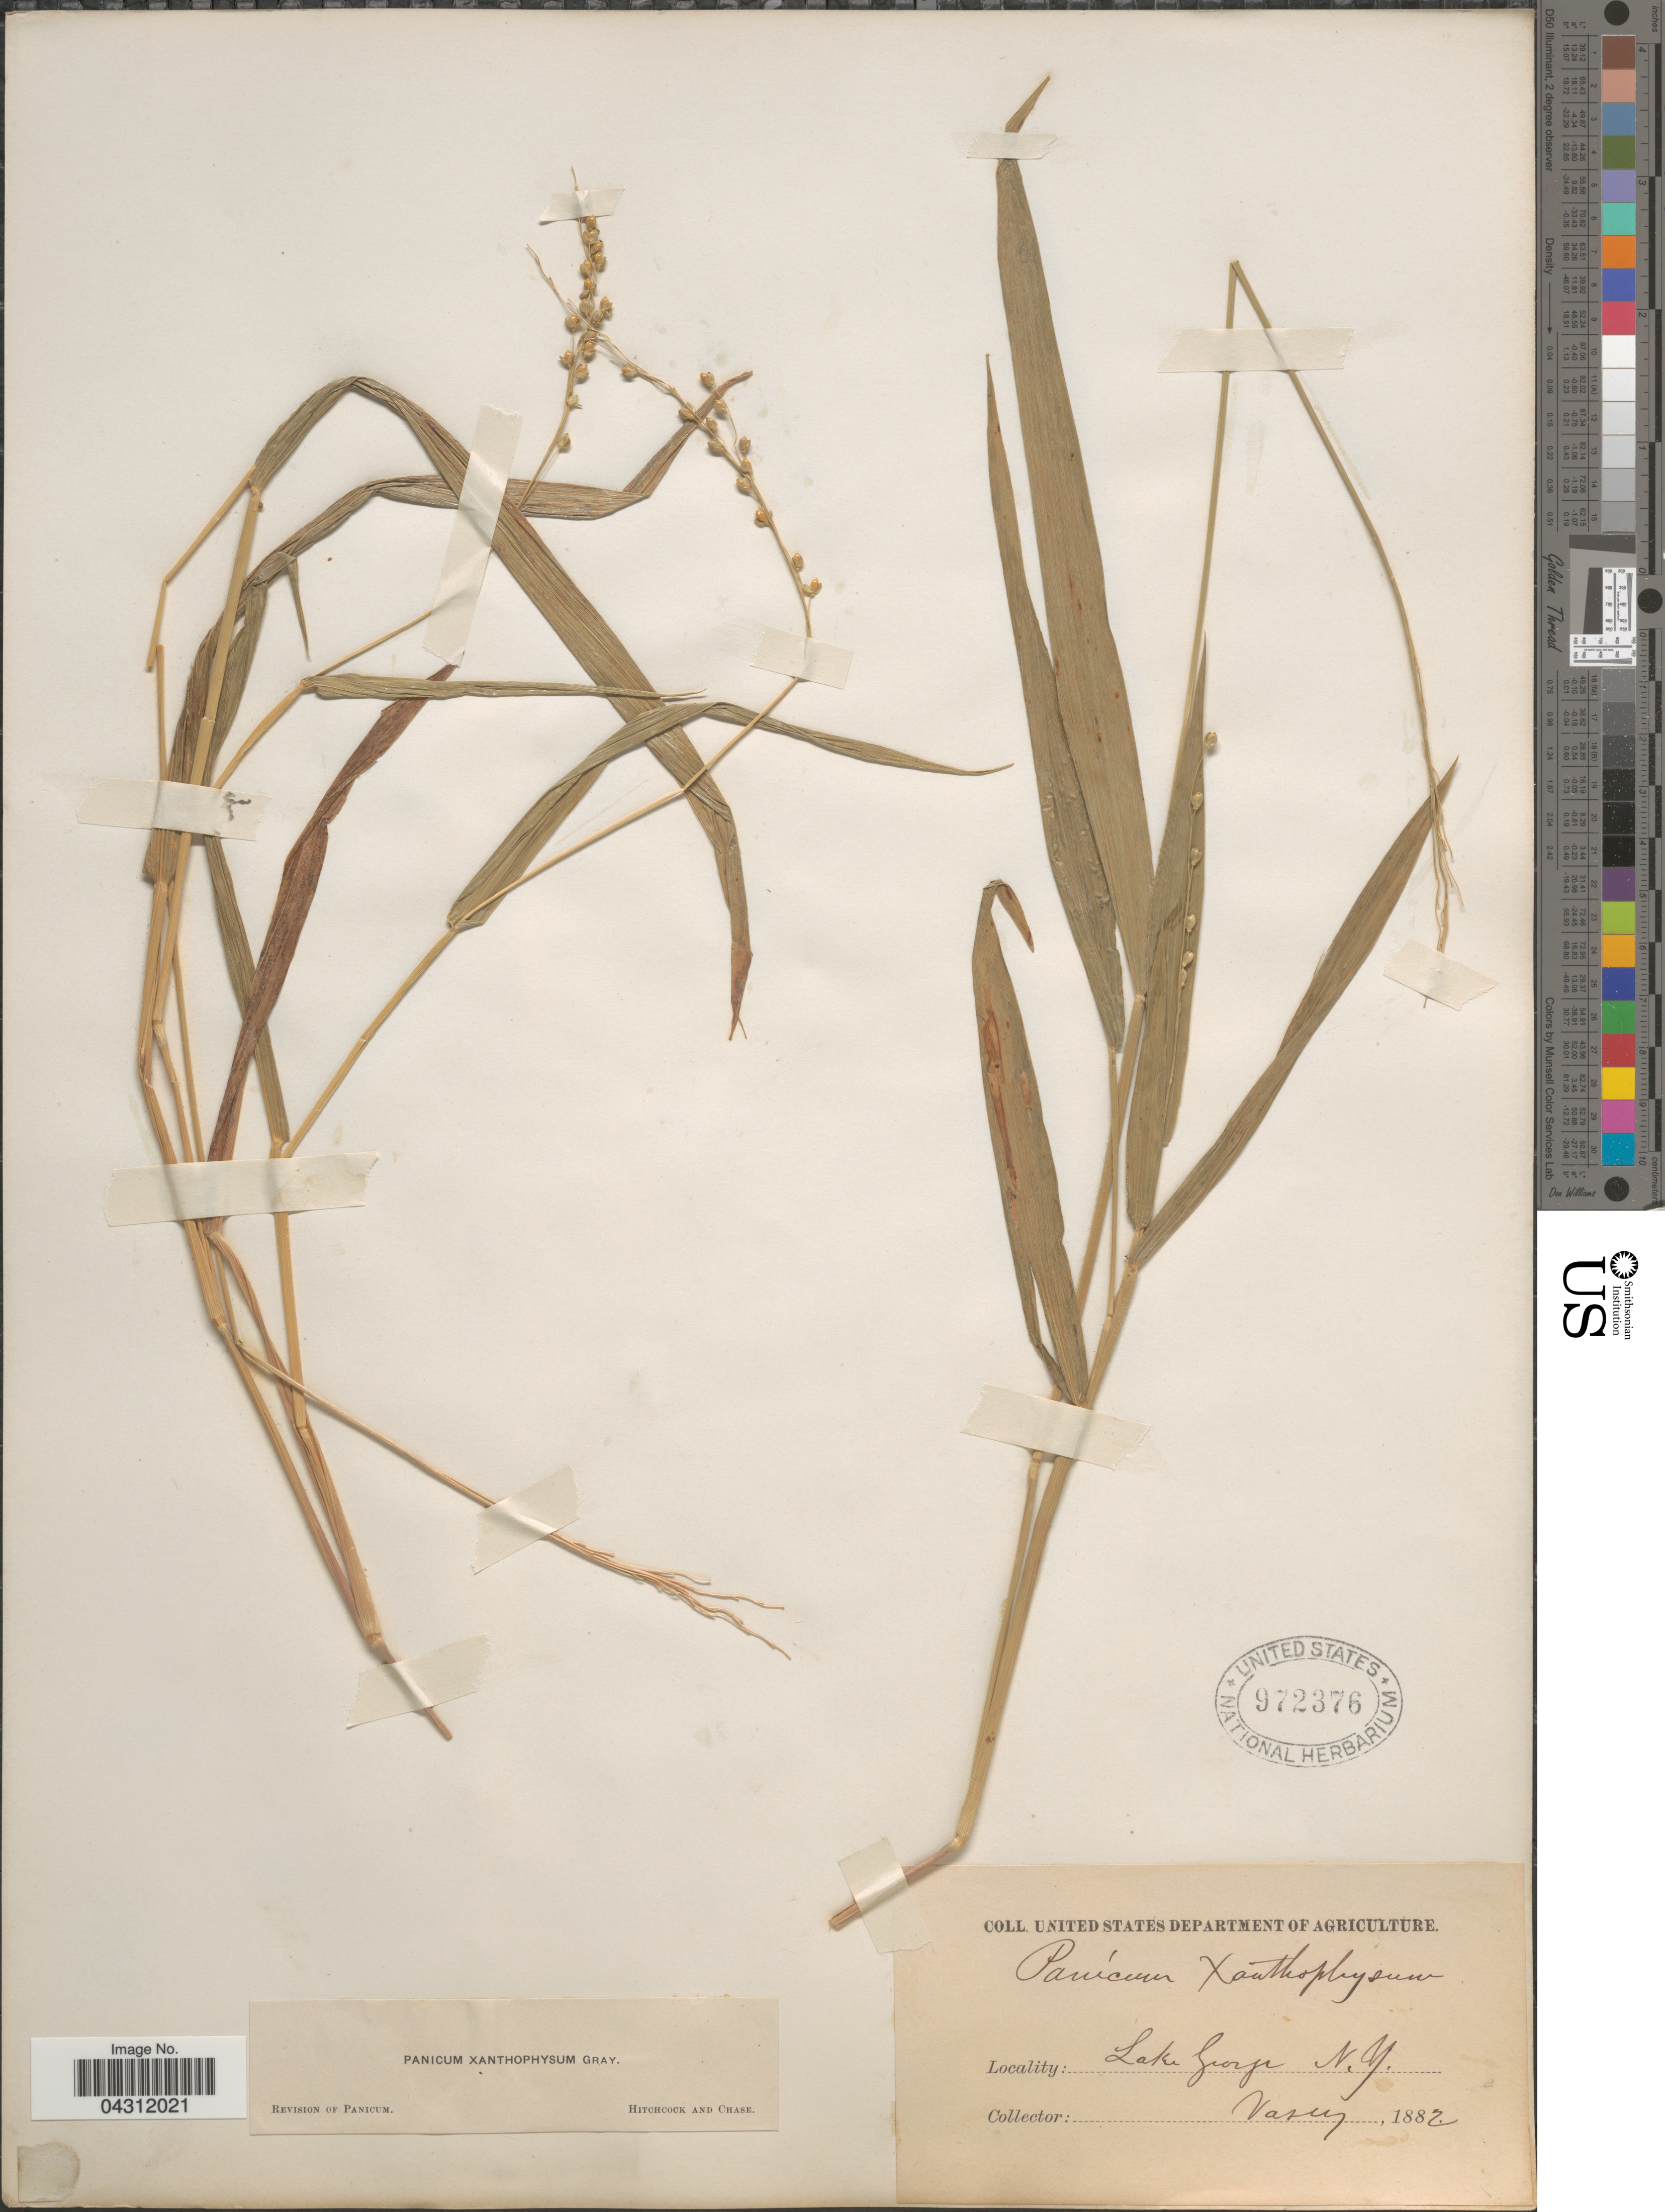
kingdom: Plantae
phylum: Tracheophyta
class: Liliopsida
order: Poales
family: Poaceae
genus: Dichanthelium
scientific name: Dichanthelium xanthophysum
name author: (A. Gray) Freckmann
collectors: Vasey, --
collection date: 1882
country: United States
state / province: New York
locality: Lake George.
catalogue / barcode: US 972376